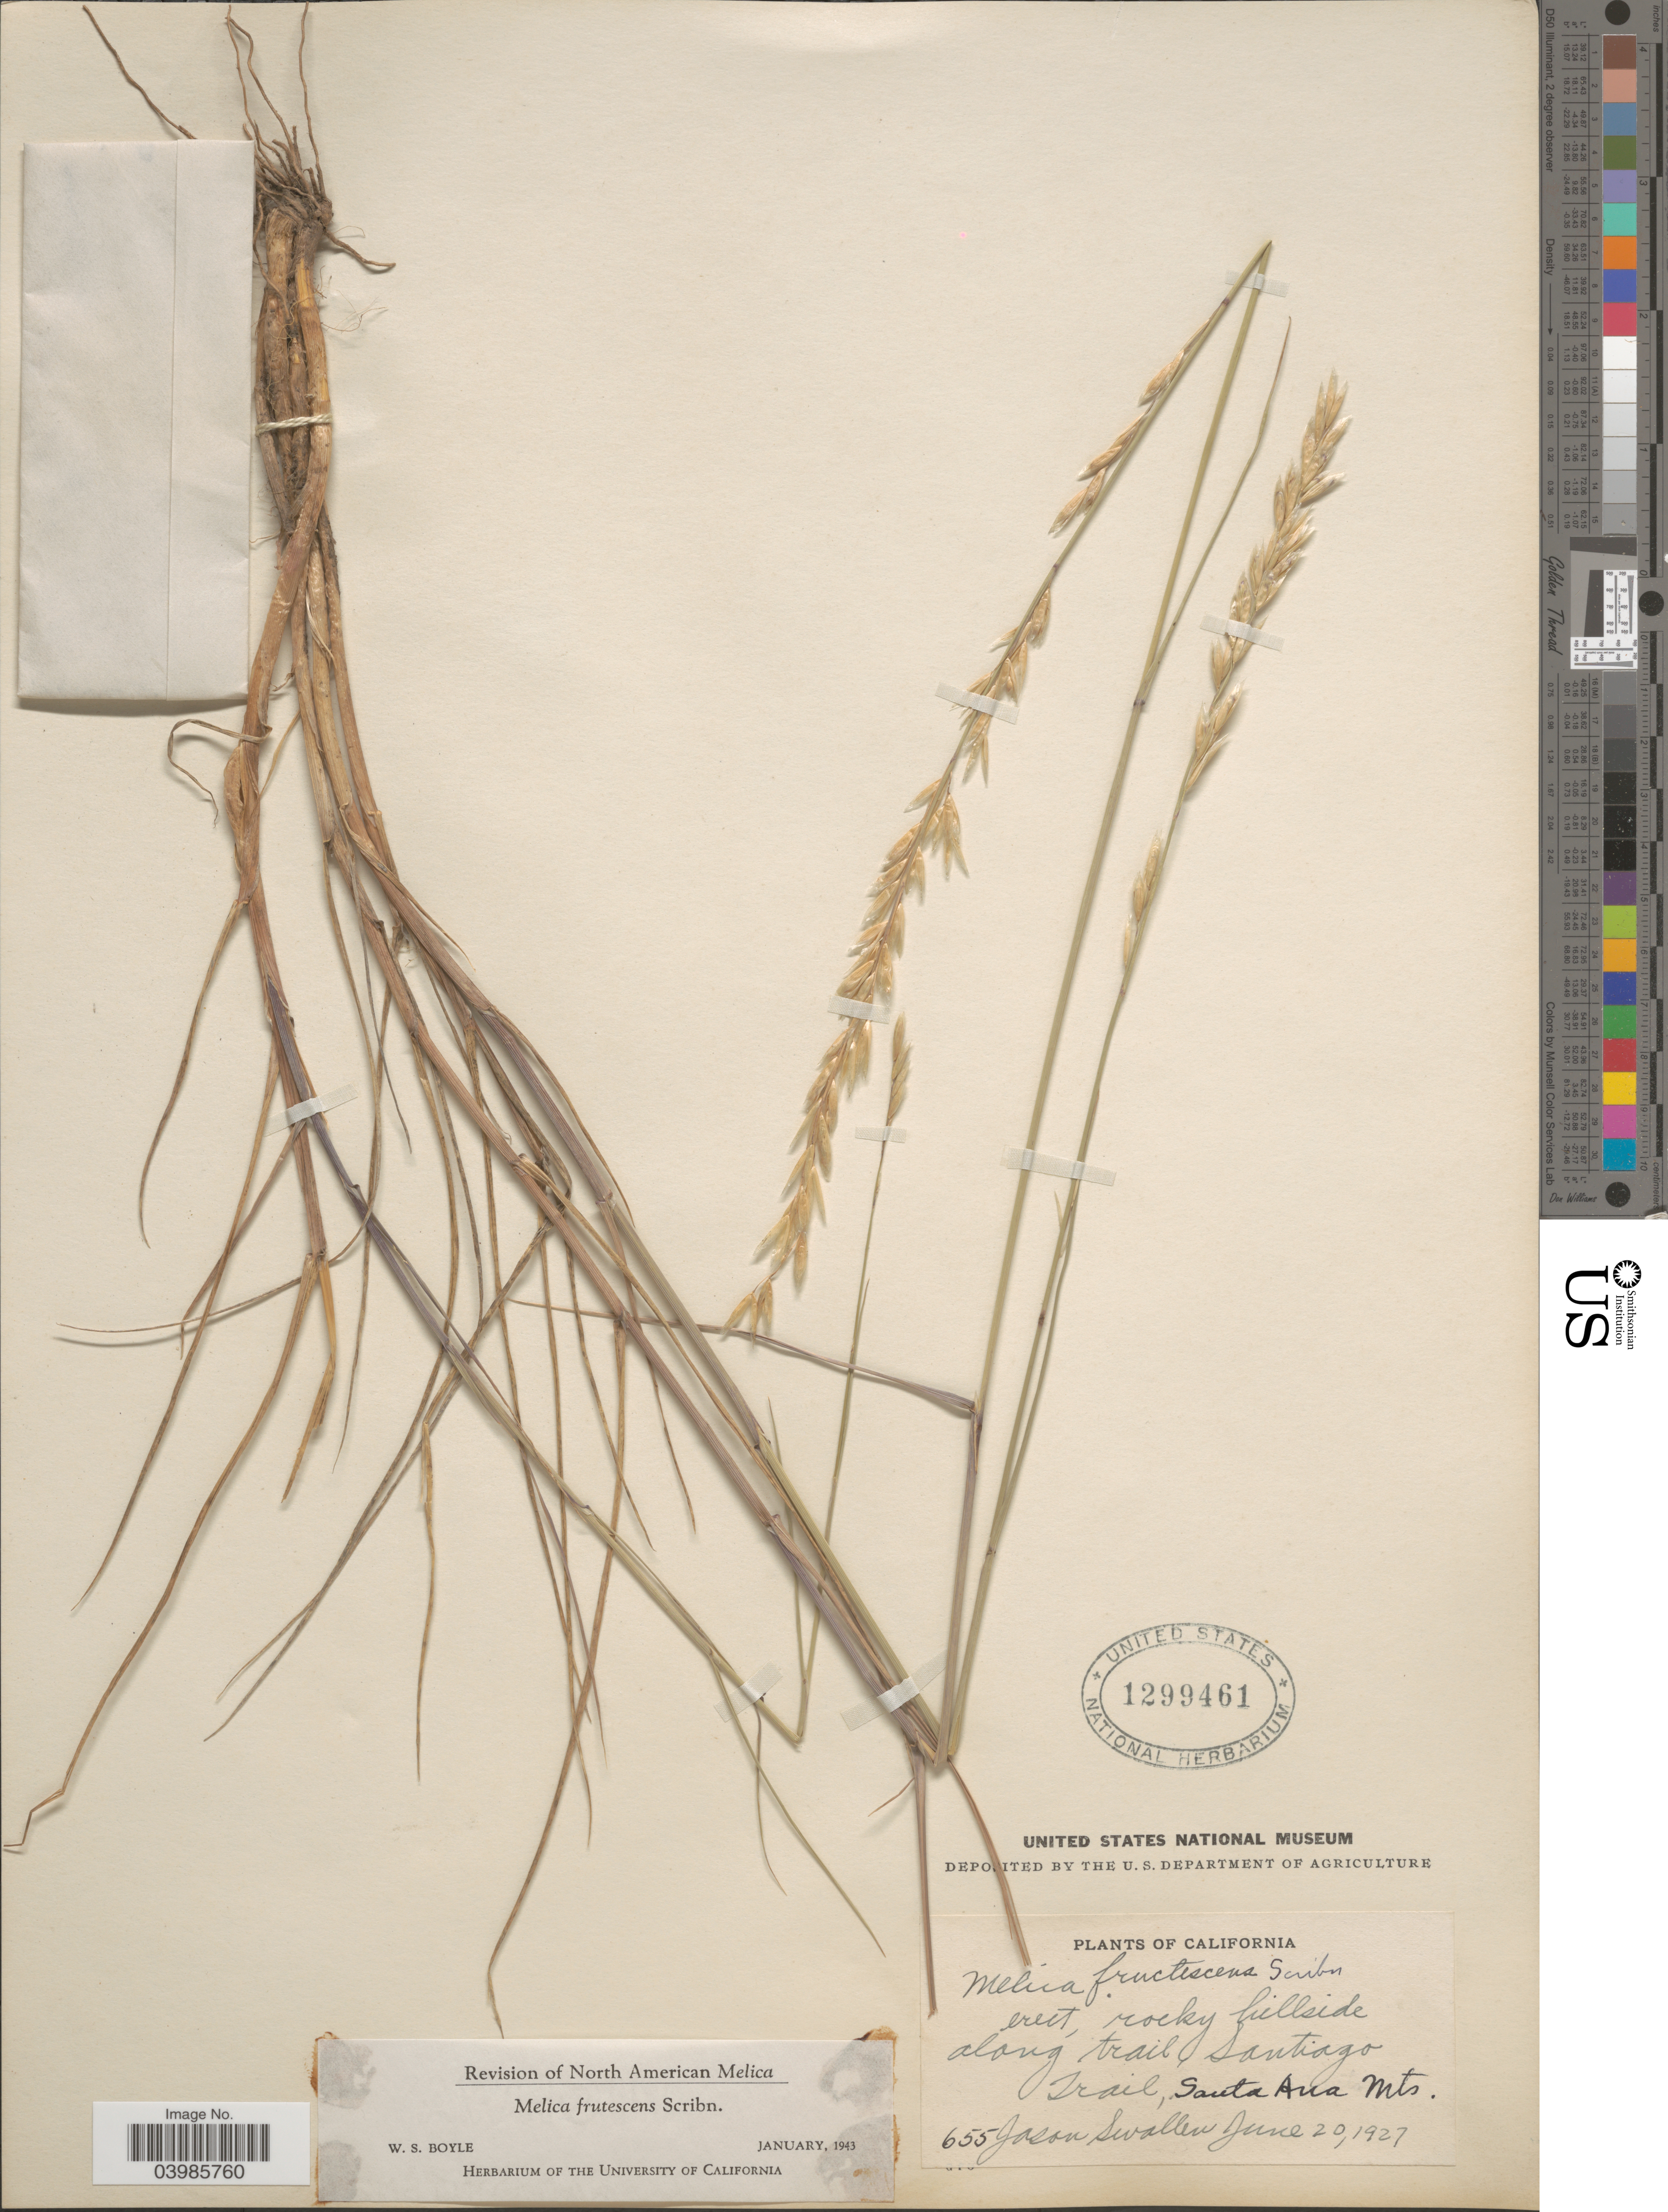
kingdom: Plantae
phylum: Tracheophyta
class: Liliopsida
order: Poales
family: Poaceae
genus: Melica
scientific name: Melica frutescens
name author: Scribn.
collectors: J. R. Swallen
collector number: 655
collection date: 1927-06-20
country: United States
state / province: California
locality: Rocky hillside along trail, Santiago Trail, Santa Ana Mts.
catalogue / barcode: US 1299461